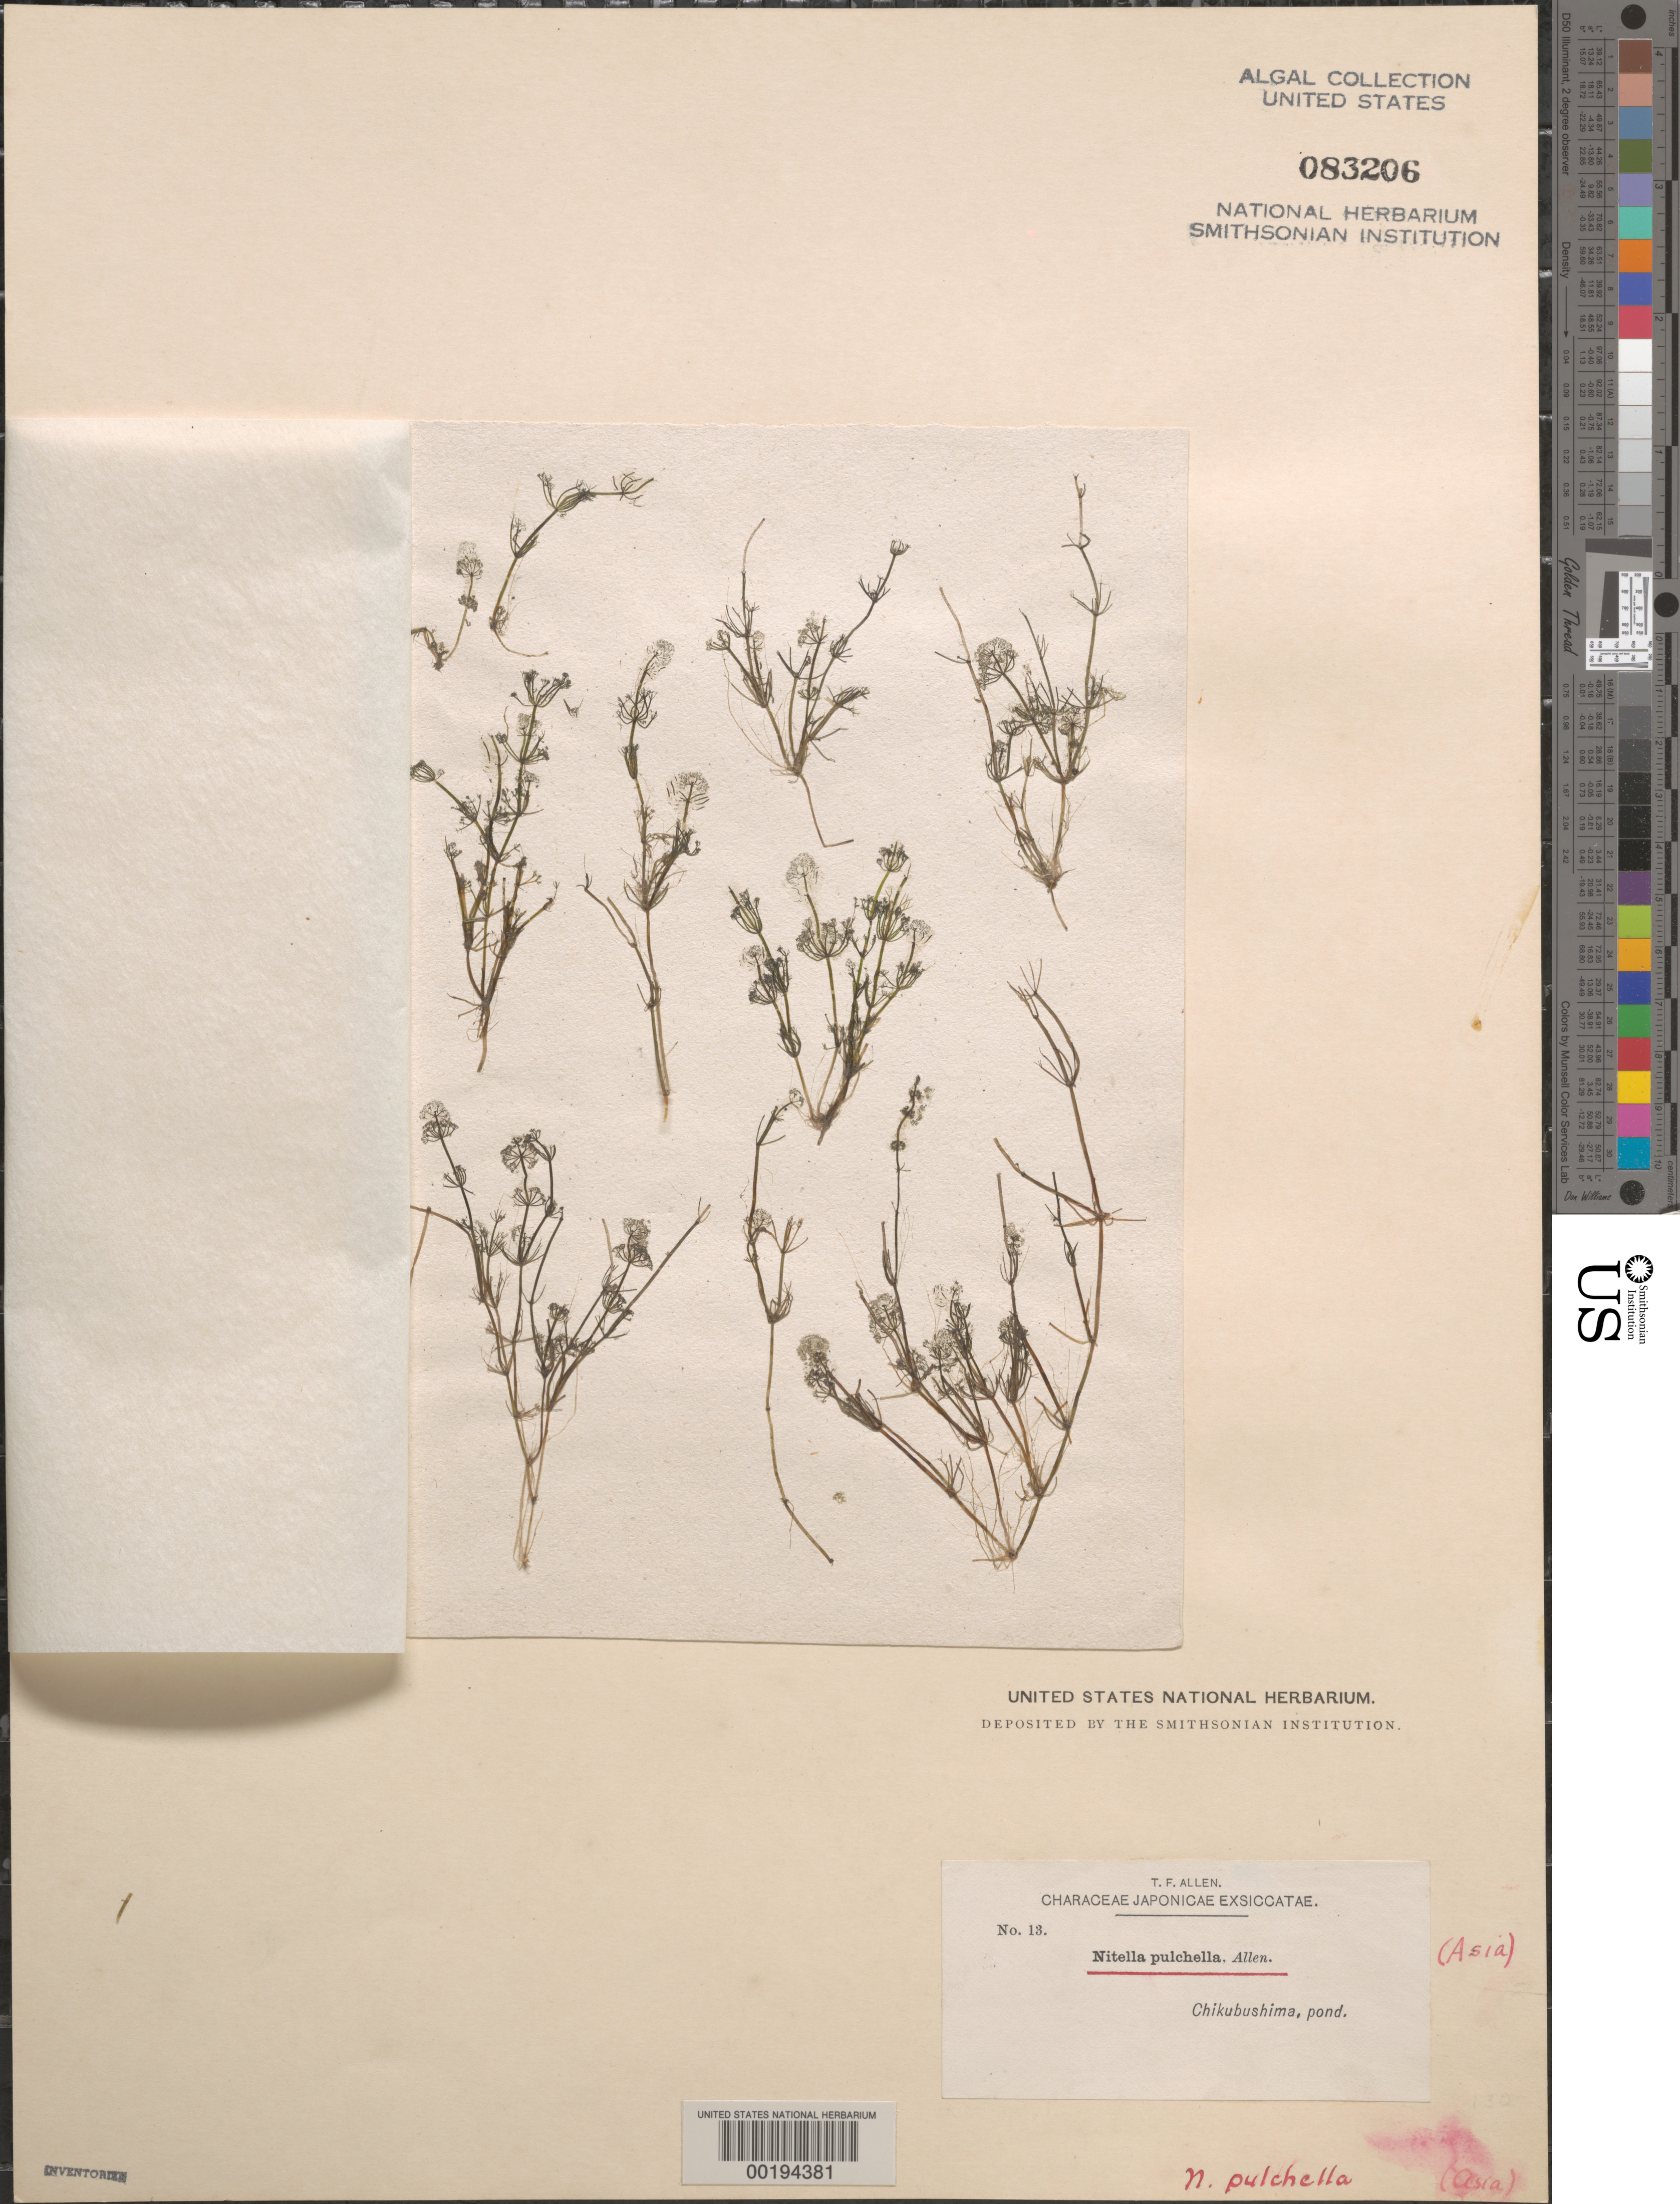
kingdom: Plantae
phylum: Charophyta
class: Charophyceae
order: Charales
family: Characeae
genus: Nitella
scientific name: Nitella pulchella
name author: Allen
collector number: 13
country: Japan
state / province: Siga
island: Chikubushima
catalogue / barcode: US 83206